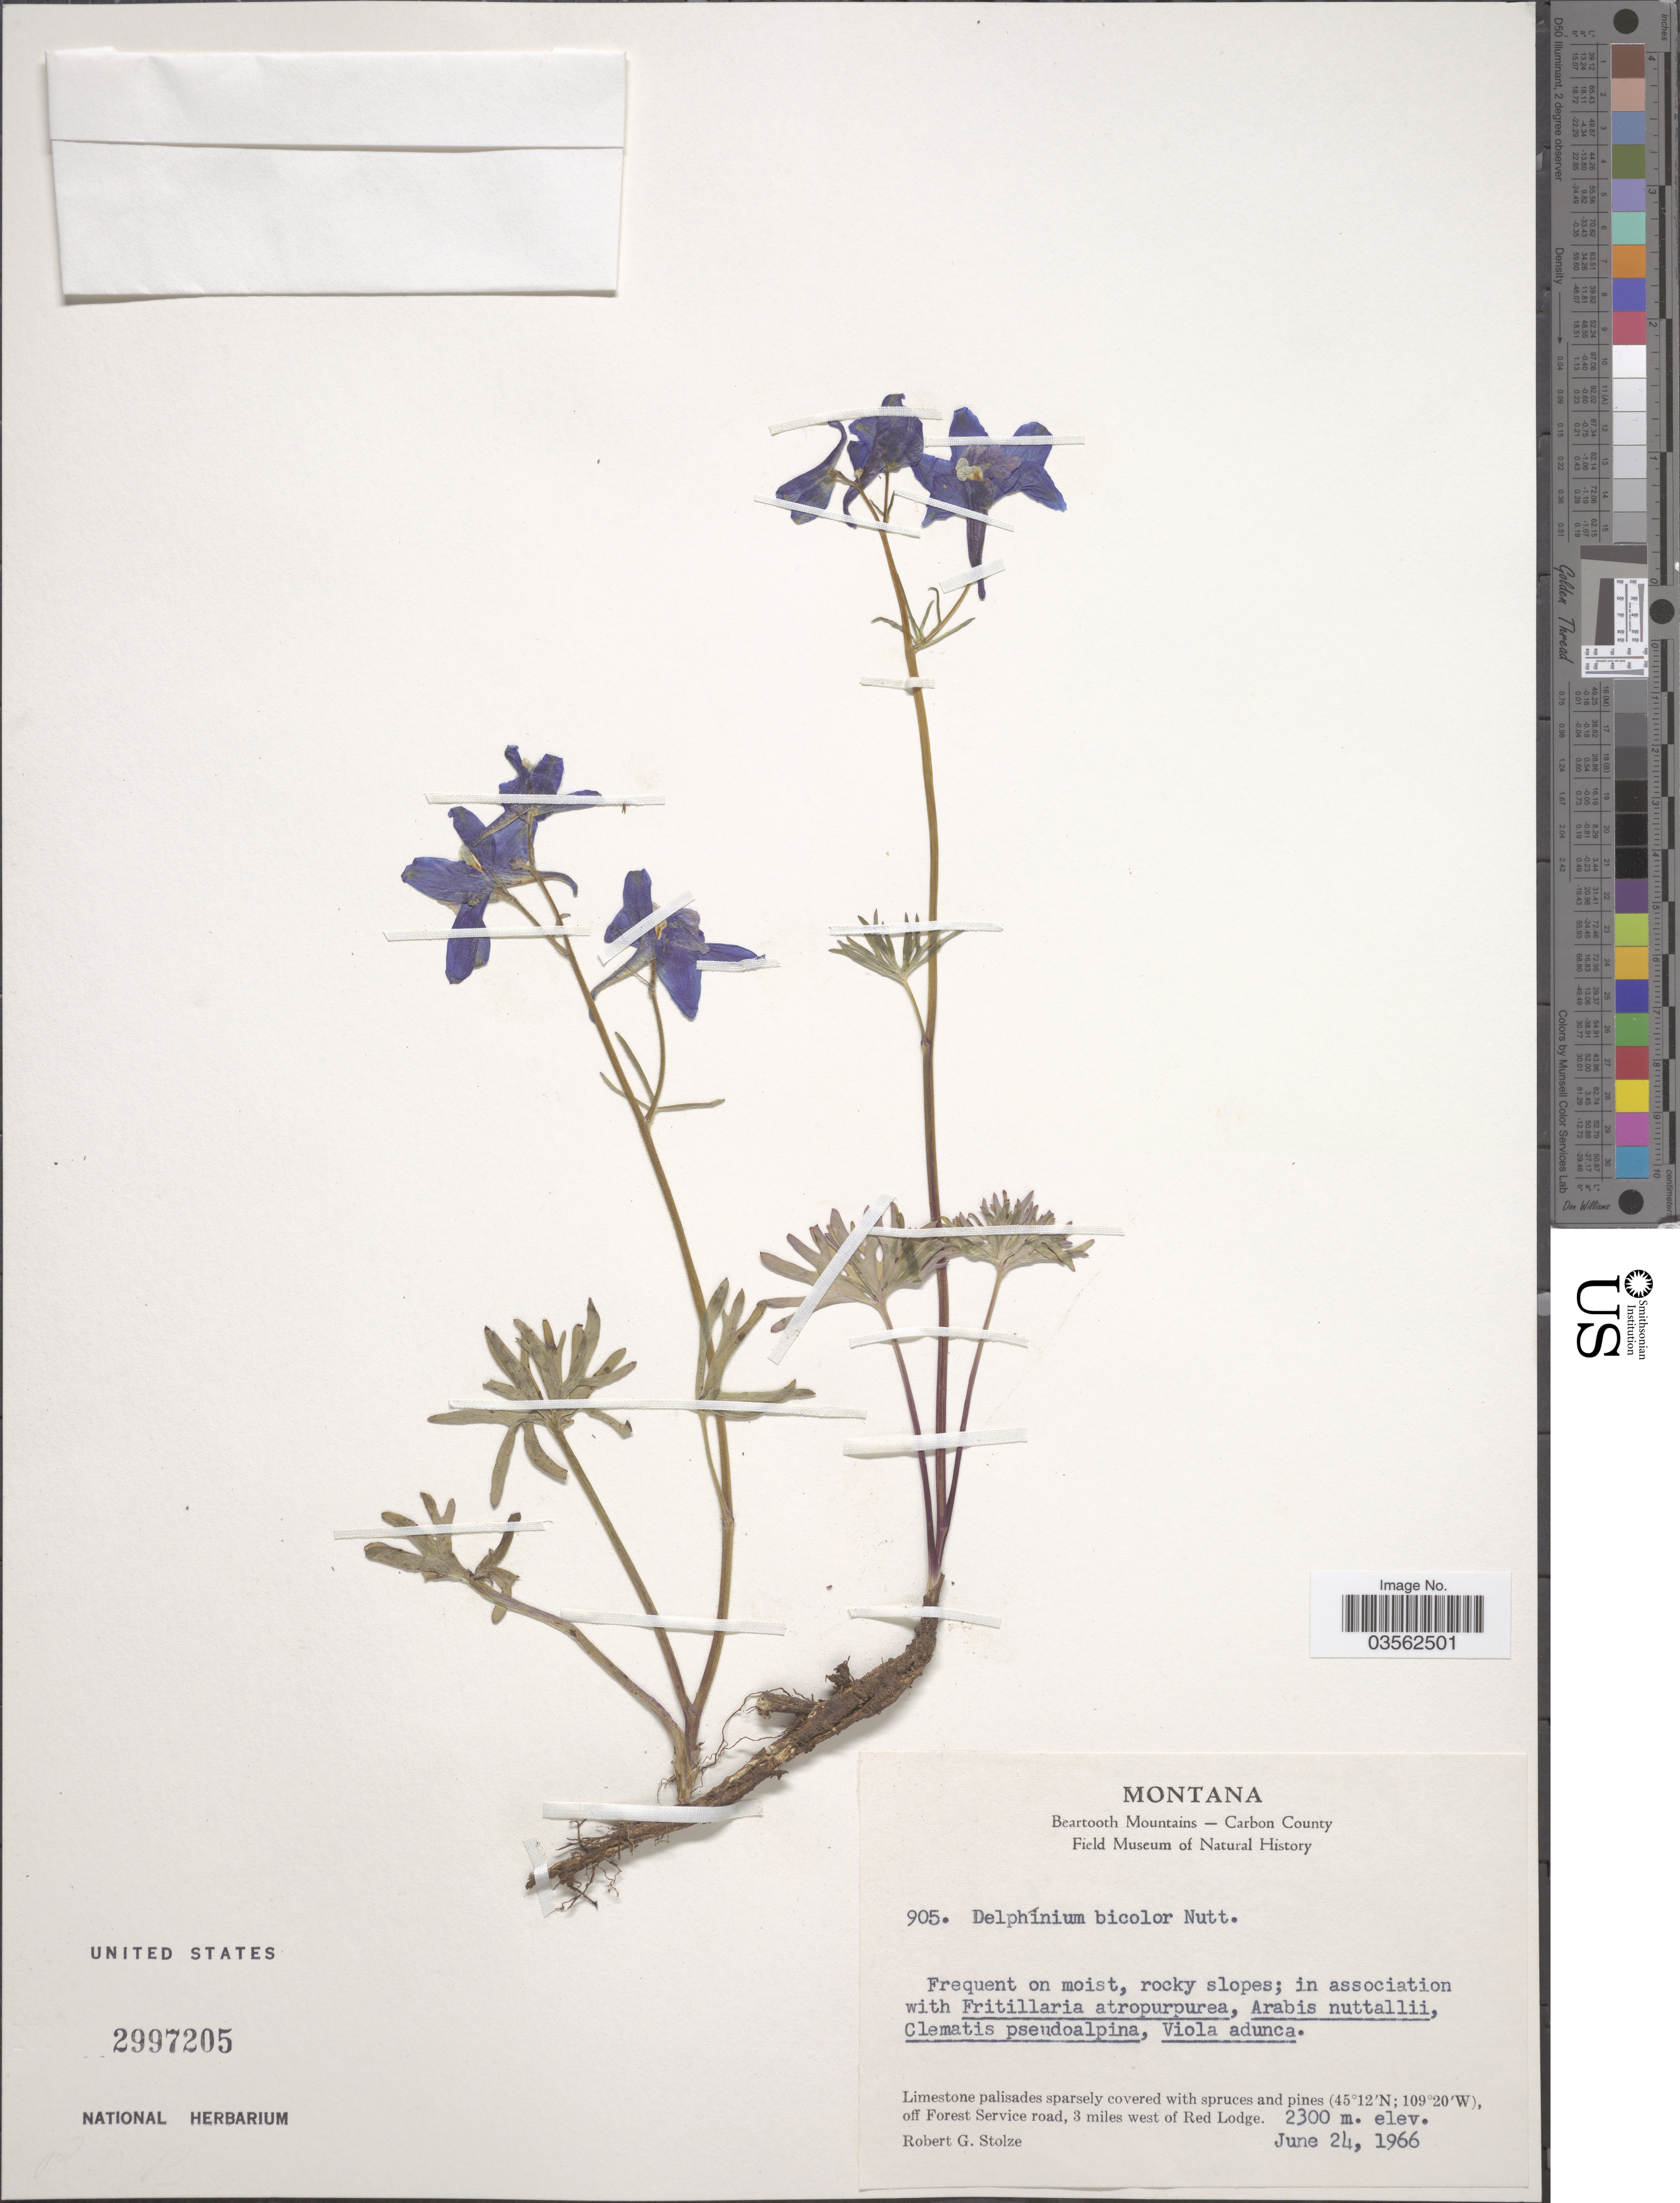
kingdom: Plantae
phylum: Tracheophyta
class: Magnoliopsida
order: Ranunculales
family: Ranunculaceae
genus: Delphinium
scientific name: Delphinium bicolor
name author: Nutt.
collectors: R. G. Stolze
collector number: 905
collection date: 1966-06-24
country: United States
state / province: Montana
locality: Beartooth Mountains-Carbon County. Off Forest Service road, 3 miles west of Red Lodge.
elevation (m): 2300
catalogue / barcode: US 2997205